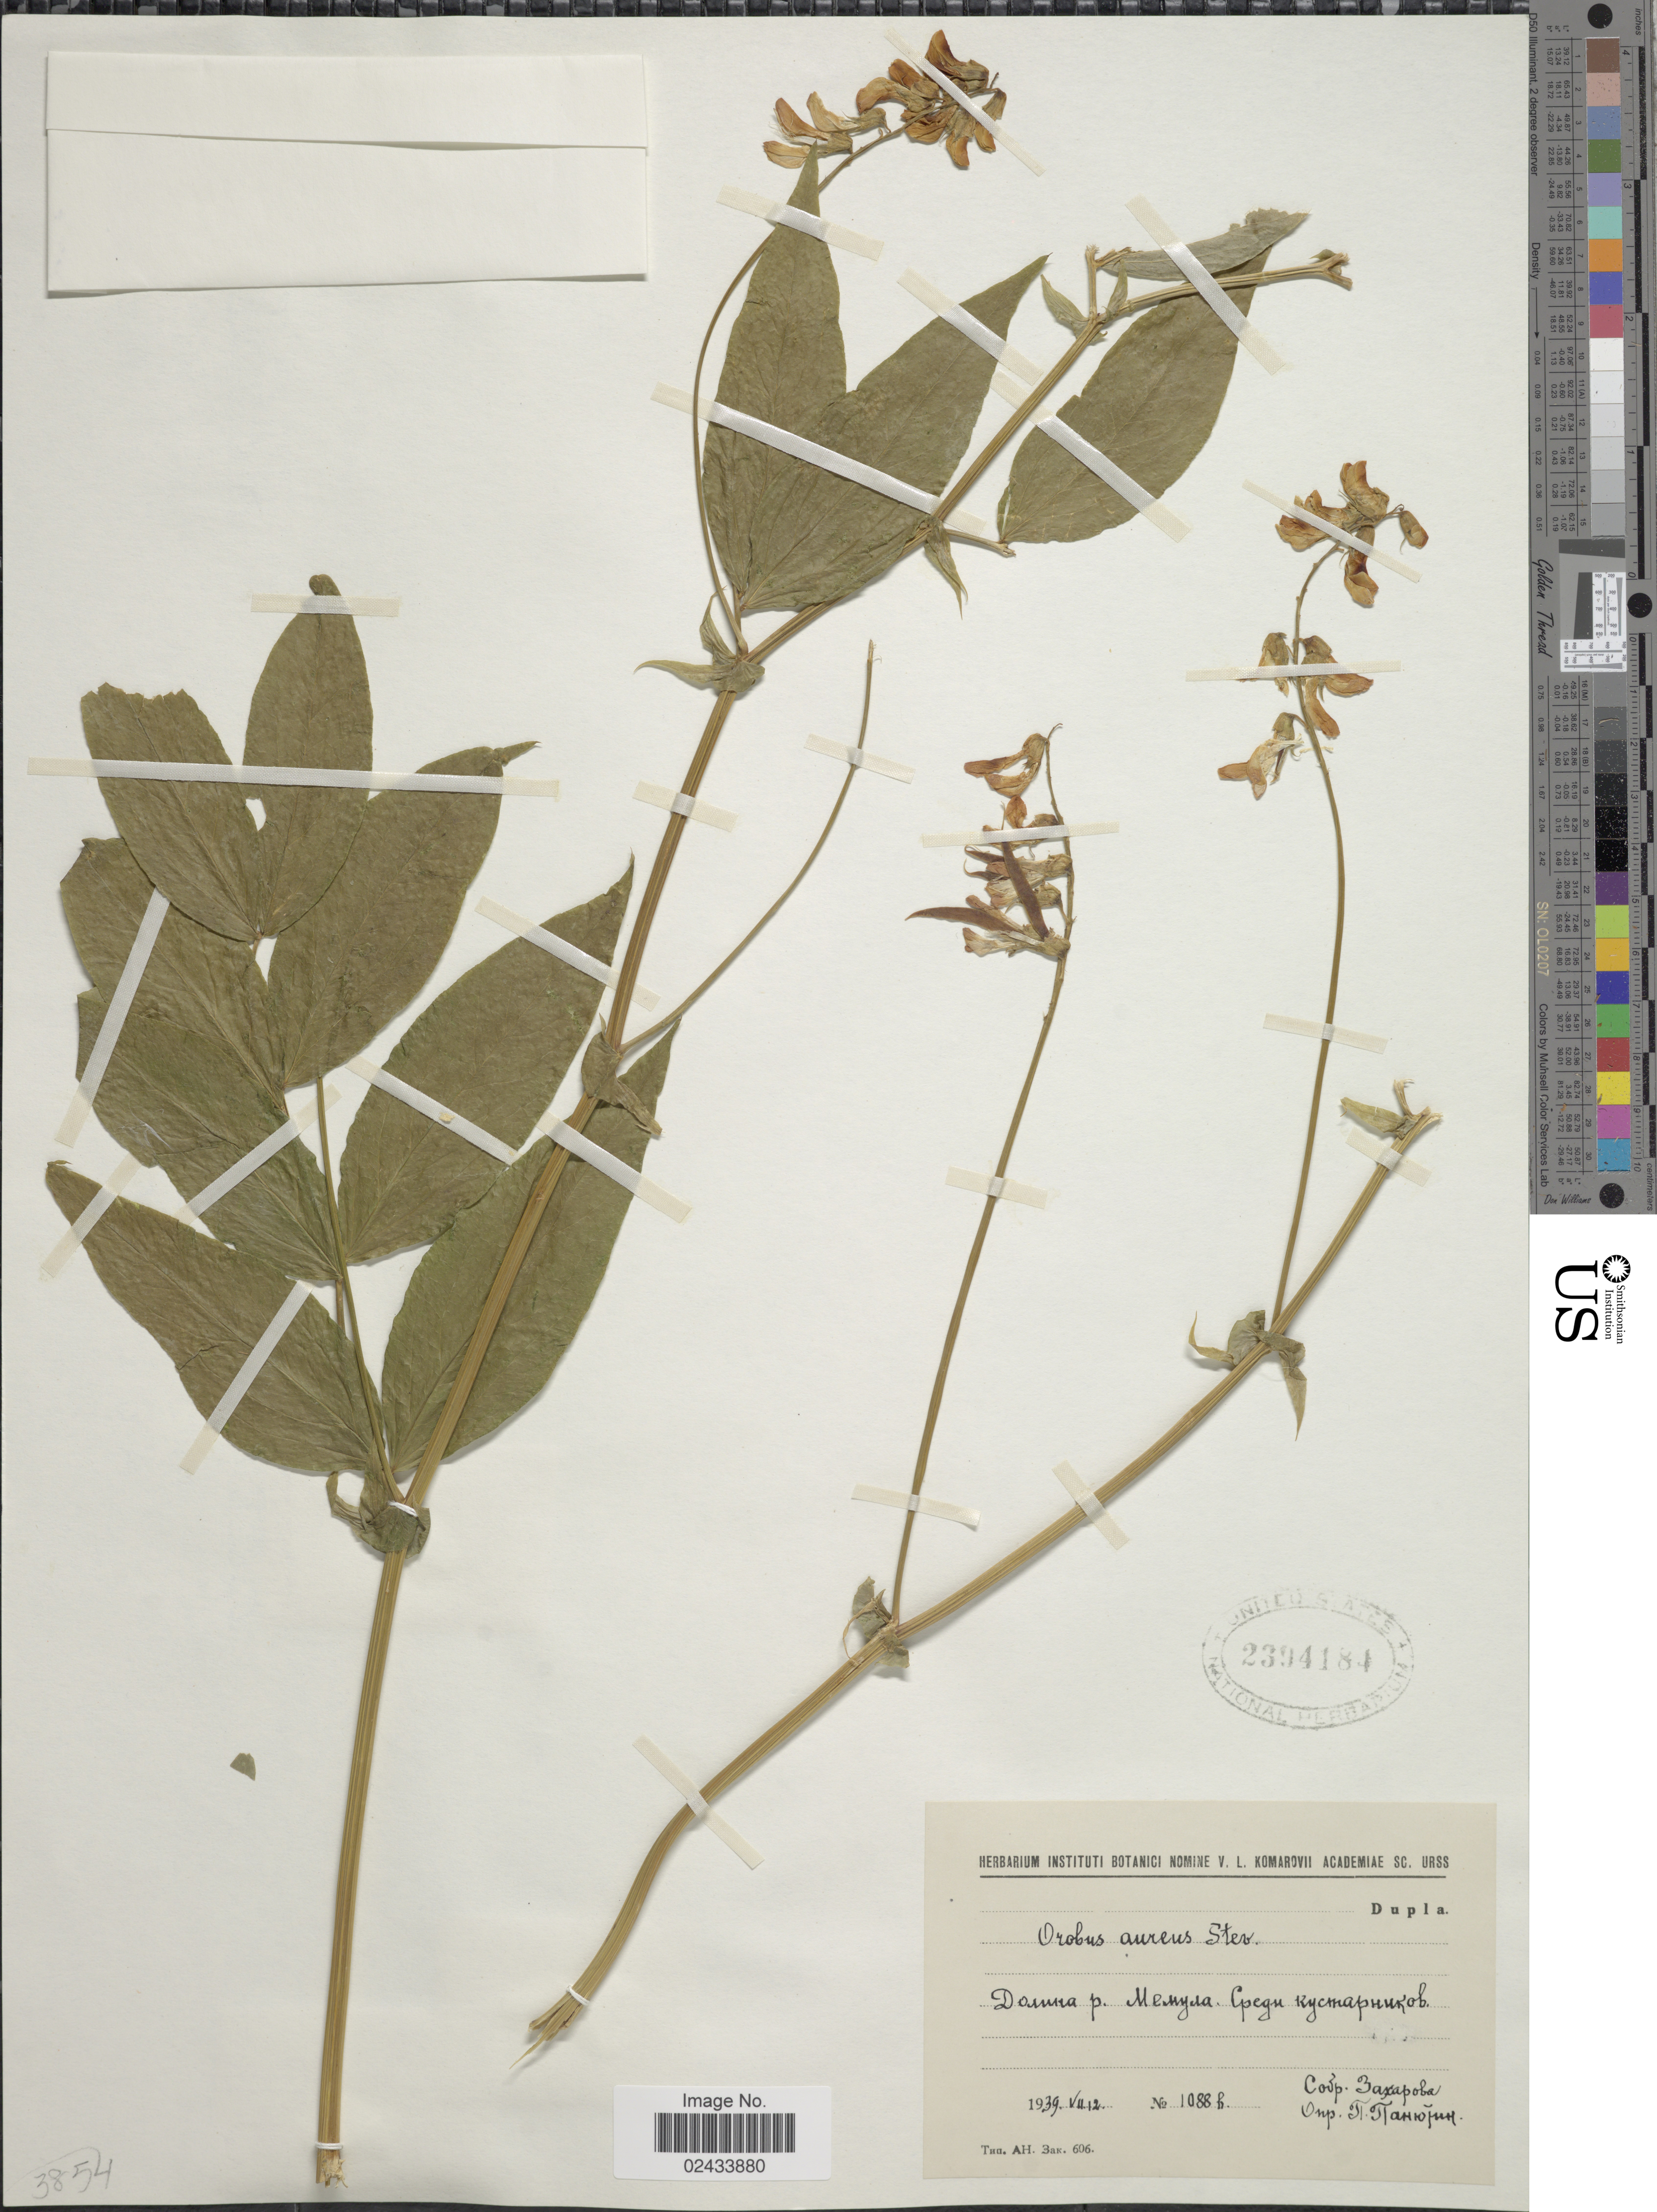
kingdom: Plantae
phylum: Tracheophyta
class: Magnoliopsida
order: Fabales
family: Fabaceae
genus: Lathyrus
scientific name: Lathyrus aureus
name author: (Steven) Bornm.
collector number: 1088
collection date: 1939-07-12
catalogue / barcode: US 2394184